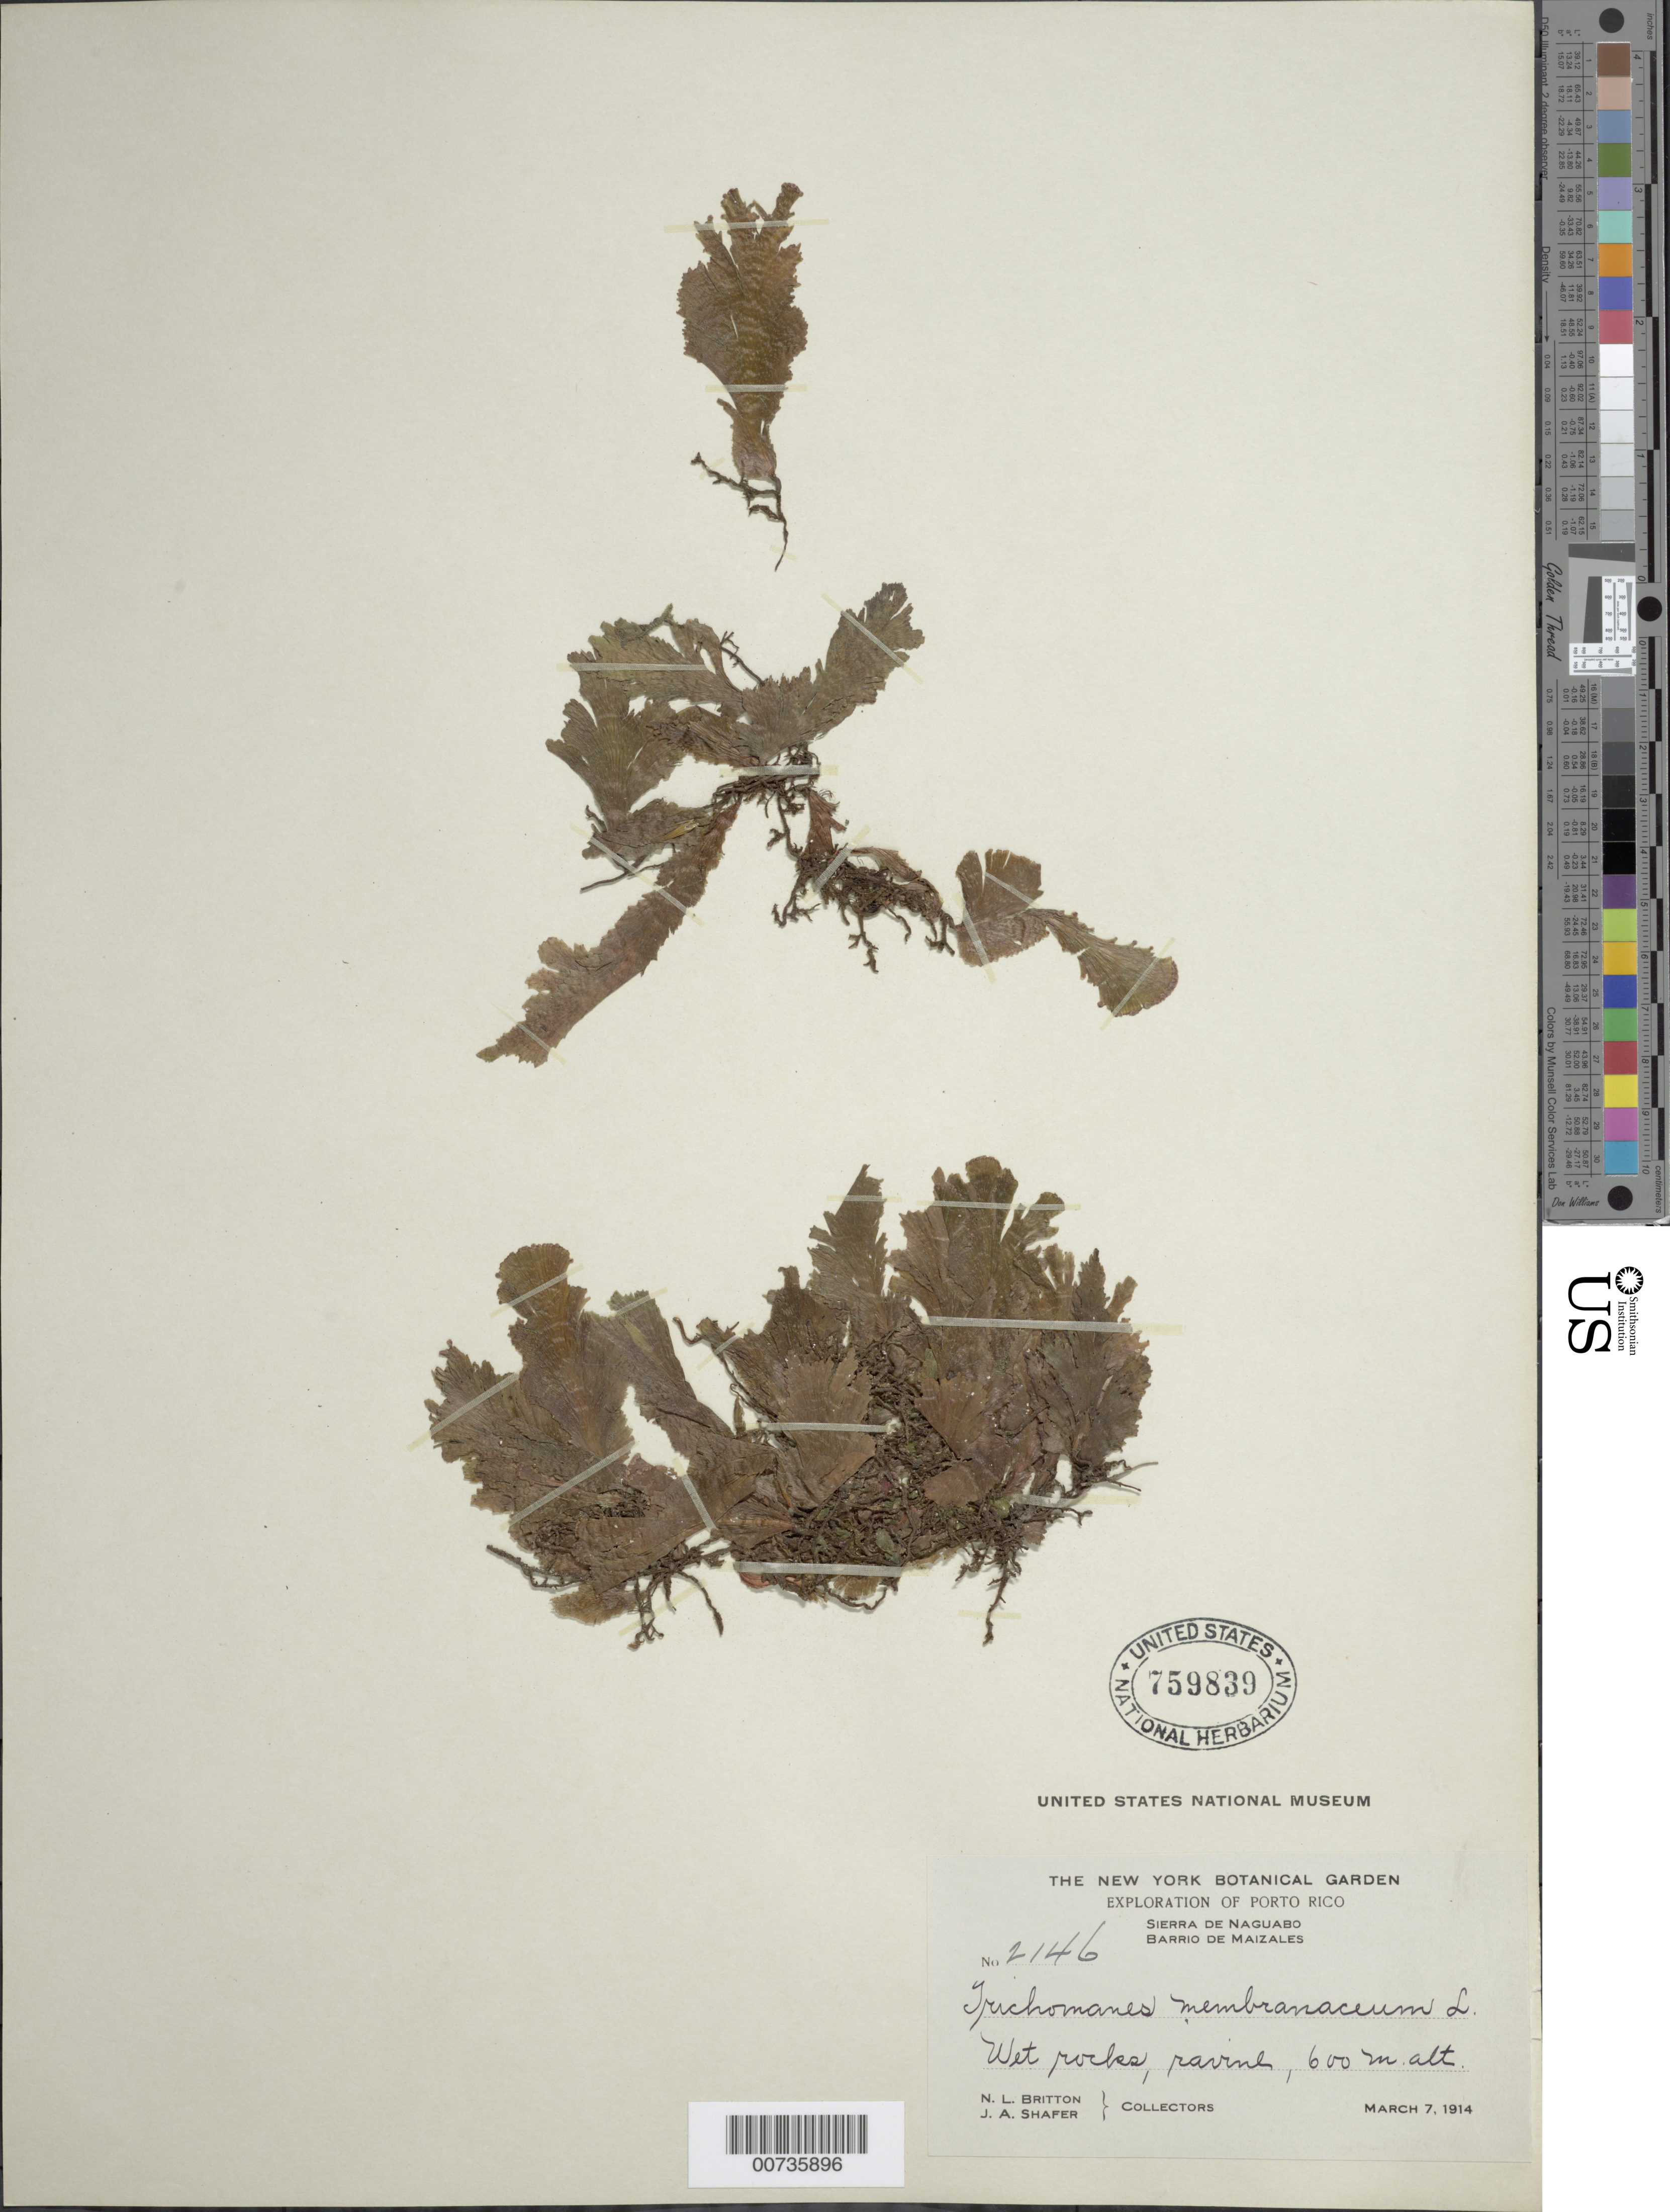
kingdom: Plantae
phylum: Tracheophyta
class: Polypodiopsida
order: Hymenophyllales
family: Hymenophyllaceae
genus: Didymoglossum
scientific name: Didymoglossum membranaceum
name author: (L.) Vareschi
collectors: N. Britton & J. A. Shafer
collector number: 2146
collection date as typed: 07 Mar 1914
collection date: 1914-03-07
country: Puerto Rico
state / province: Naguabo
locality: Sierra de Naguabo, Barrio de Maizales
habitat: Wet rocks, ravine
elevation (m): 600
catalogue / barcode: US 759839